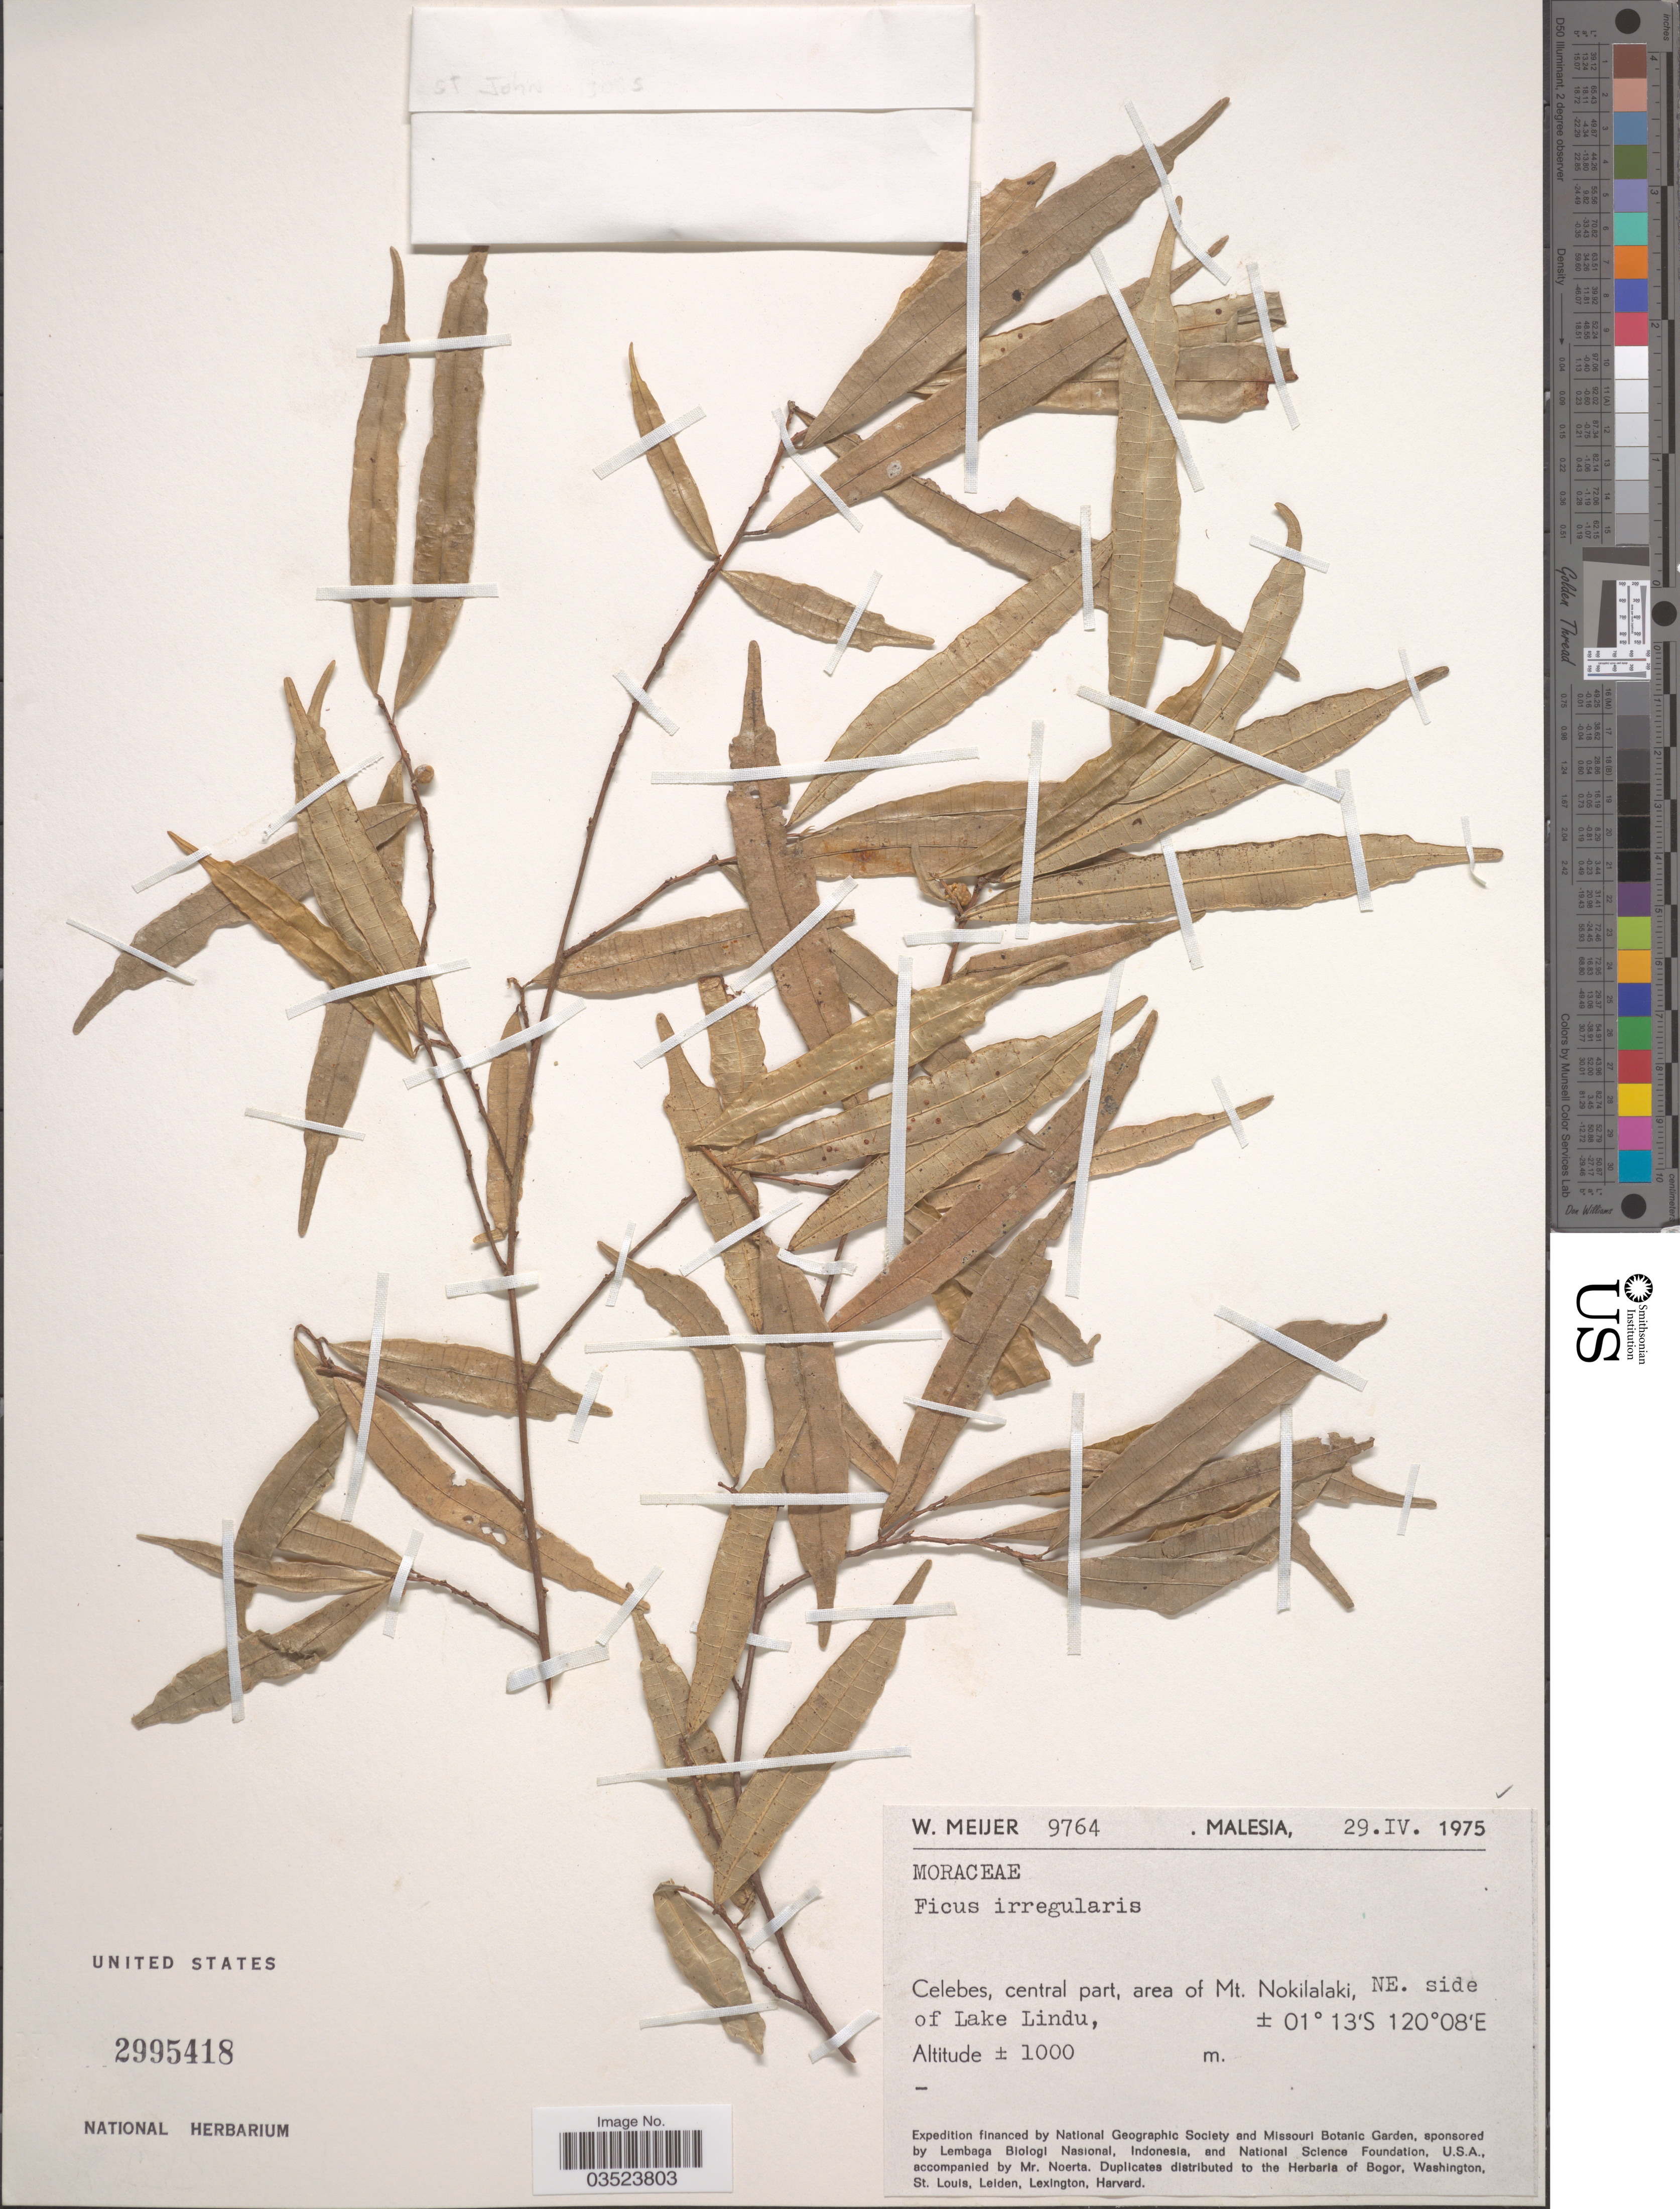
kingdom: Plantae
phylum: Tracheophyta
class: Magnoliopsida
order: Rosales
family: Moraceae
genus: Ficus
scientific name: Ficus irregularis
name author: Steud.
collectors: W. Meijer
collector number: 9764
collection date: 1975-04-29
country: Malaysia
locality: Malesia. Celebes, central part, area of Mt. Nokilalaki, NE. side of Lake Lindu.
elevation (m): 1000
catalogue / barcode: US 2995418